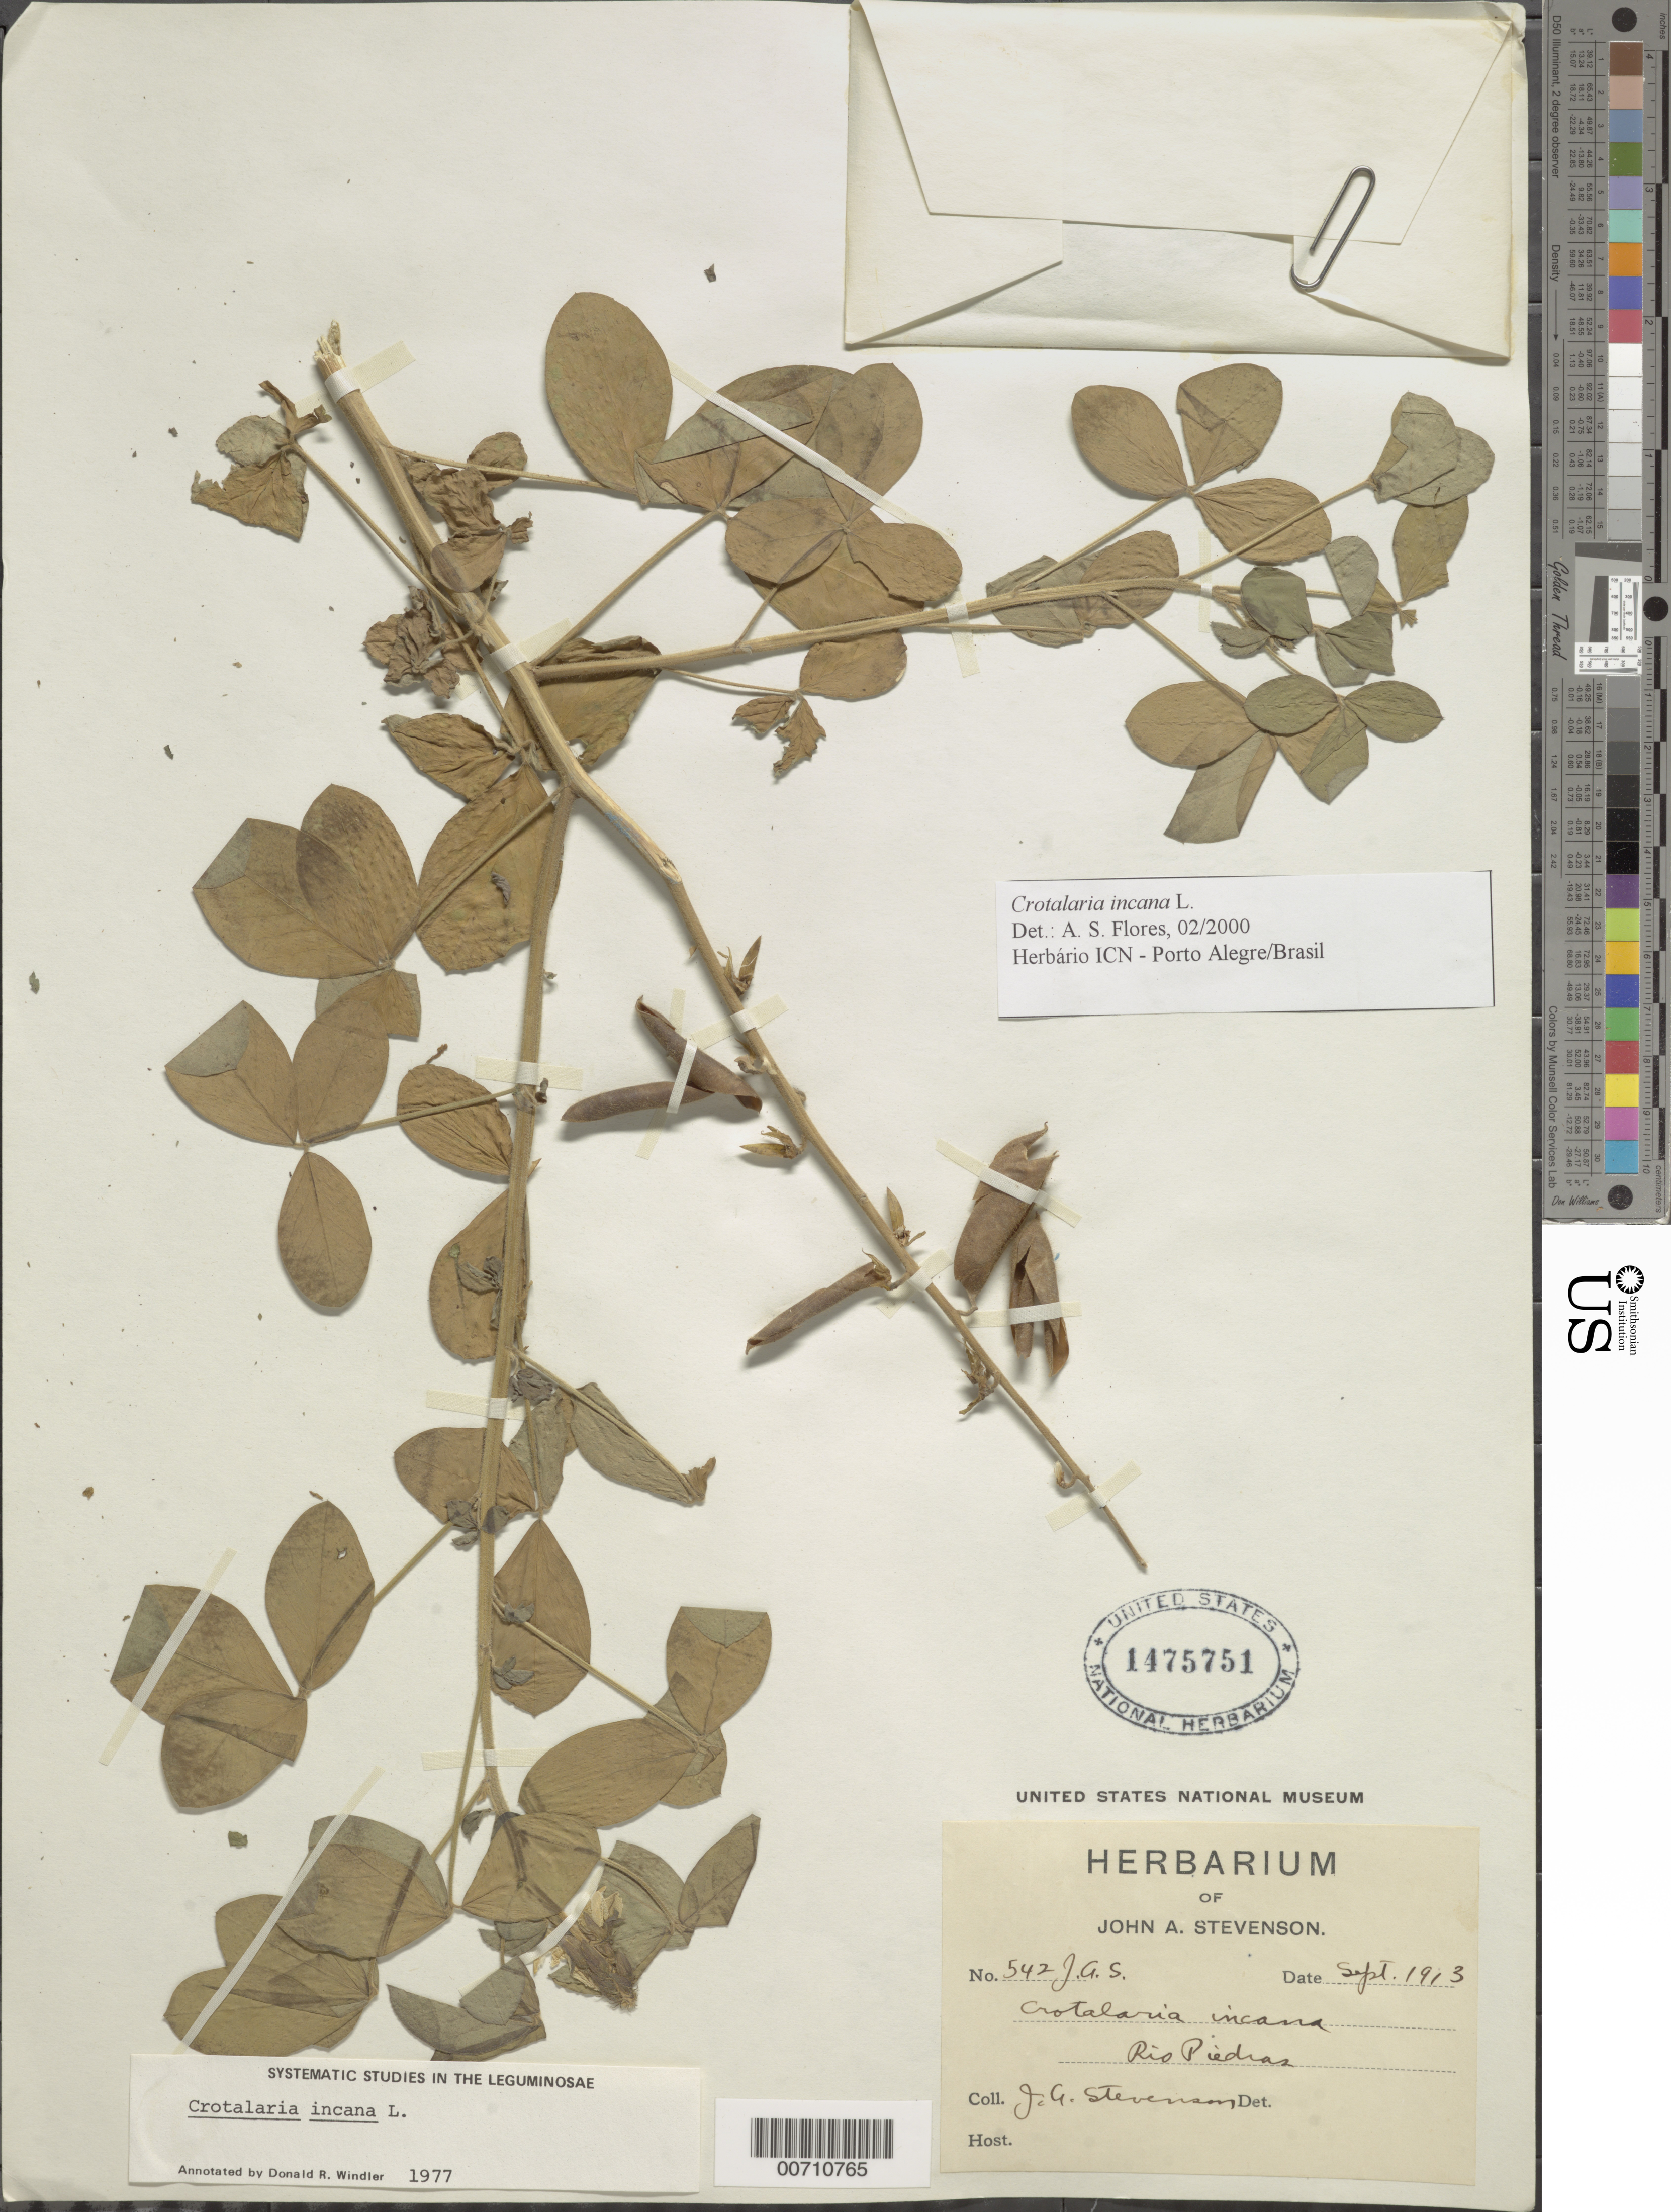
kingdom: Plantae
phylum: Tracheophyta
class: Magnoliopsida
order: Fabales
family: Fabaceae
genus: Crotalaria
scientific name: Crotalaria incana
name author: L.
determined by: Flores, A. S., (ICN), Universidade Federal do Rio Grande do Sul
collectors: J. Stevenson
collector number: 542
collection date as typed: Sep 1913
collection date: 1913-09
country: Puerto Rico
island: Greater Antilles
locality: Rio Piedras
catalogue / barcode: US 1475751